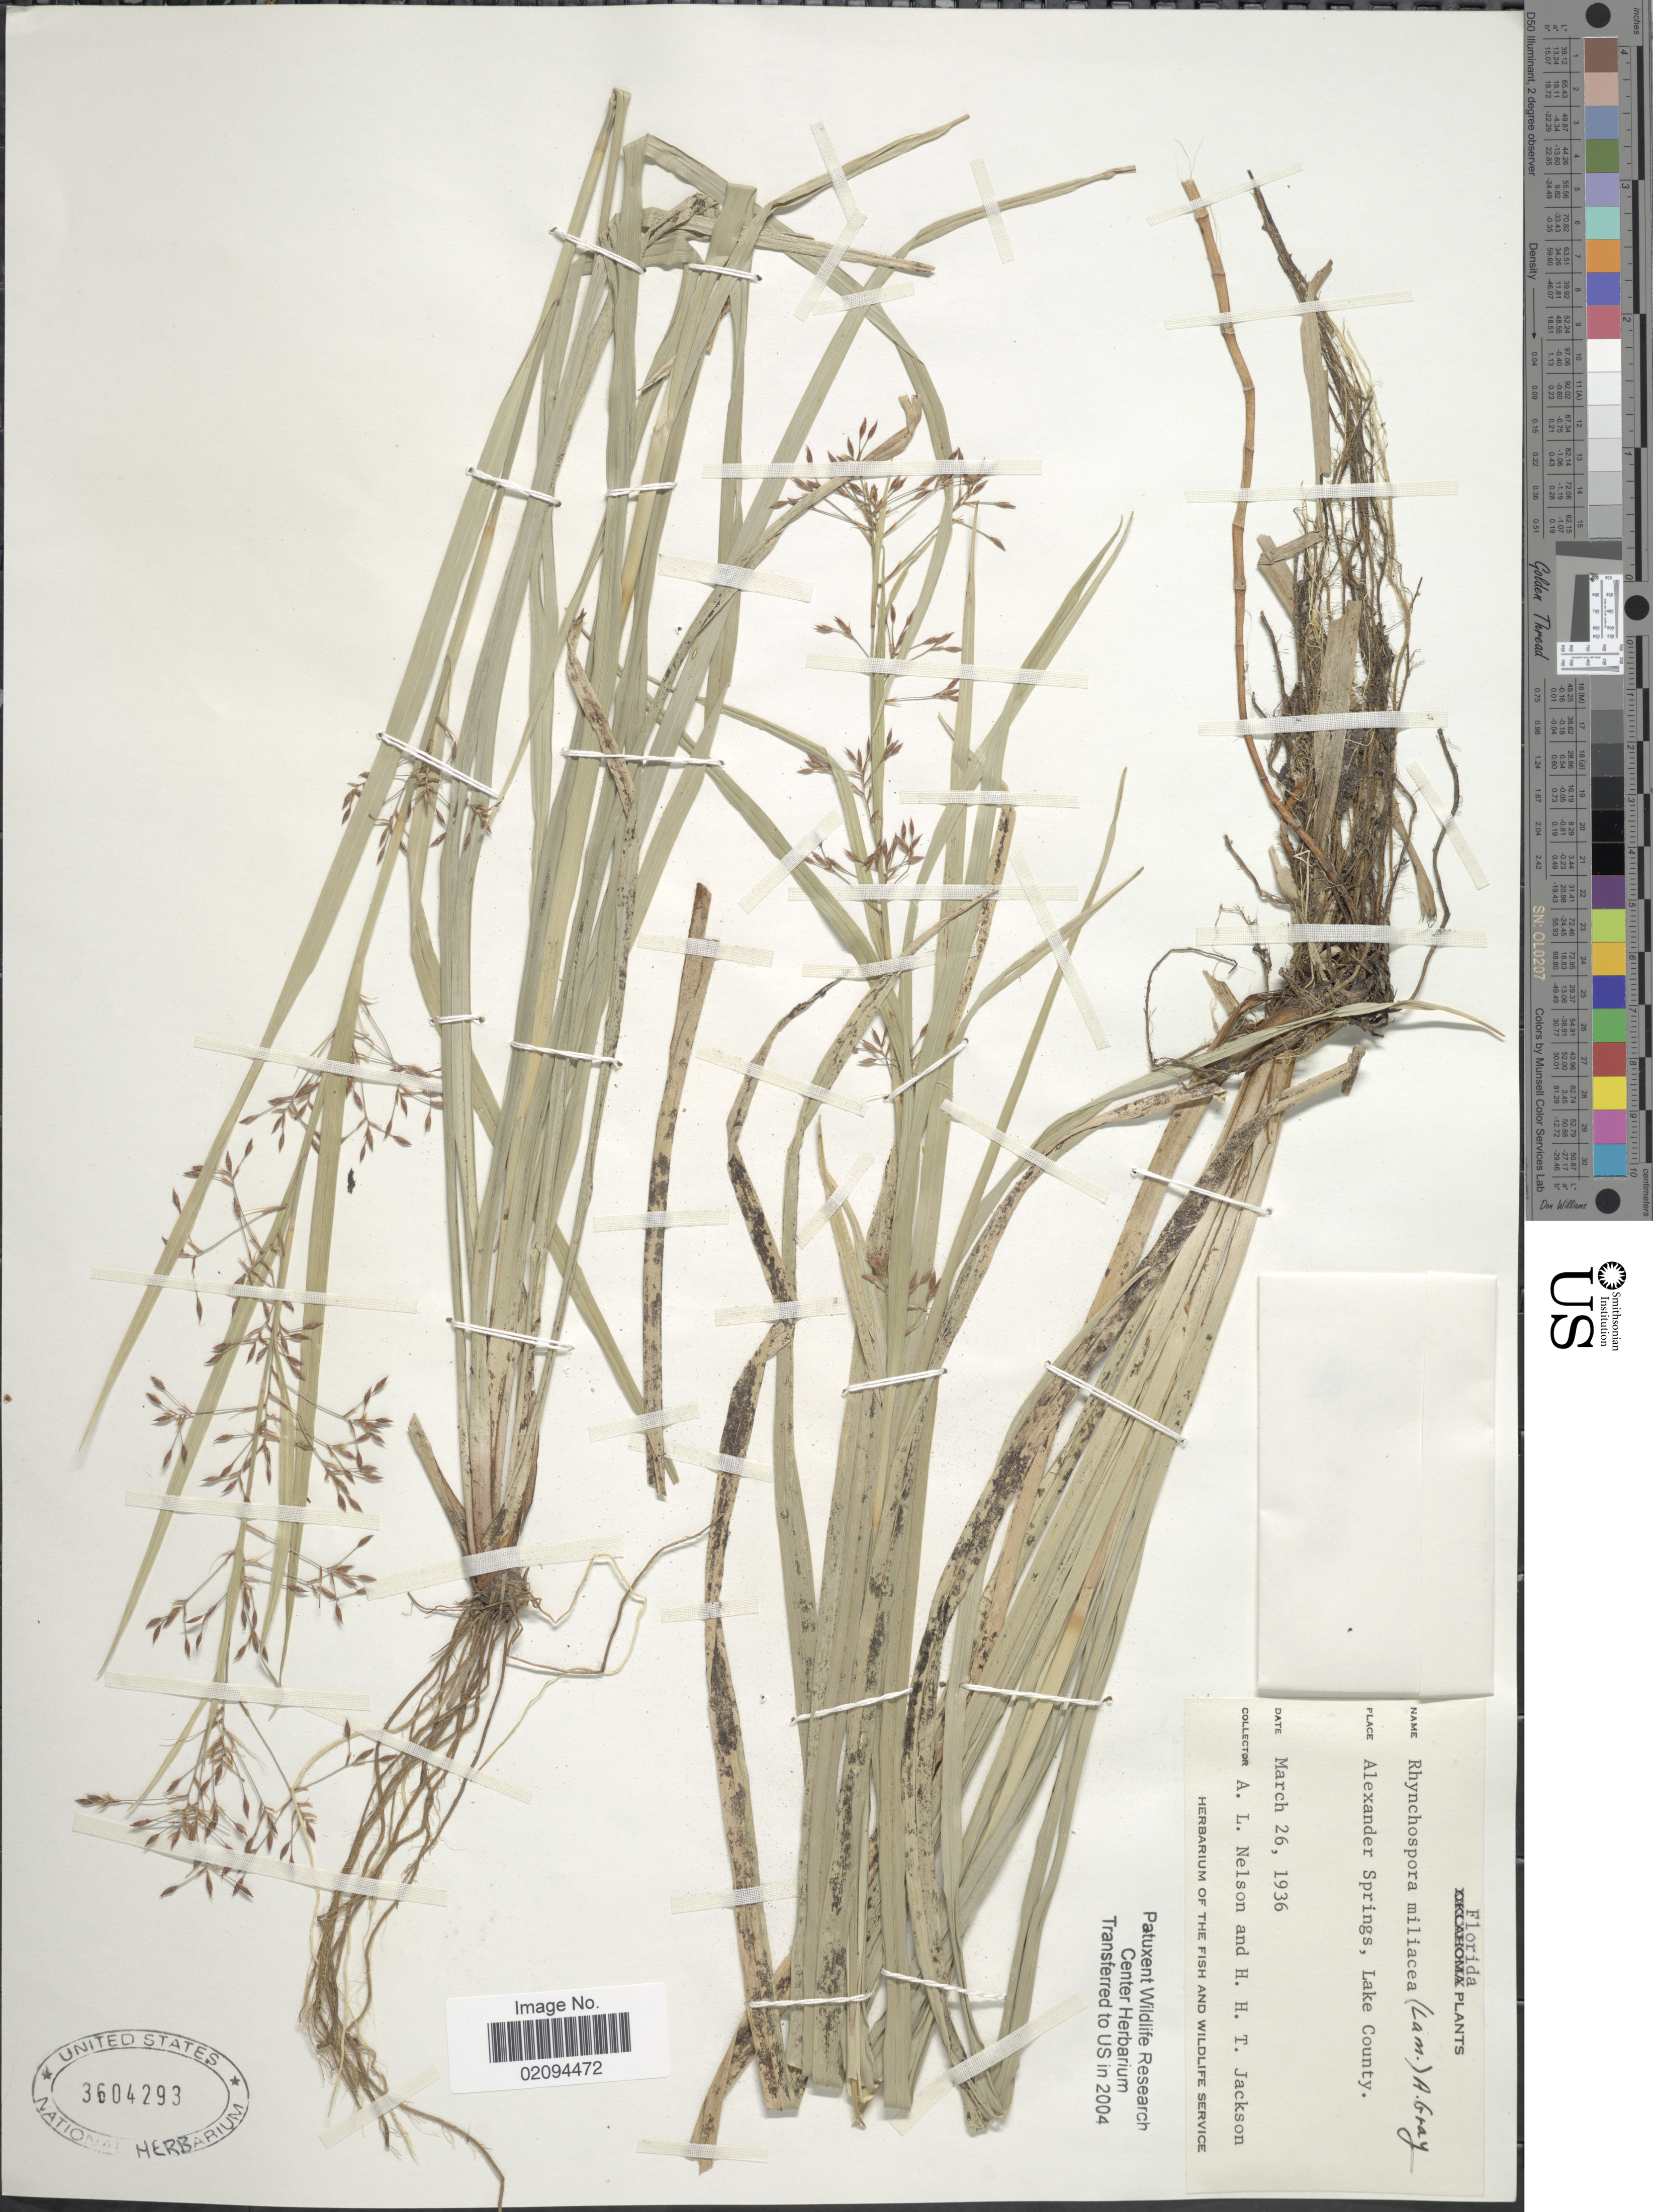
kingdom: Plantae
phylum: Tracheophyta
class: Liliopsida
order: Poales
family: Cyperaceae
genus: Rhynchospora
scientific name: Rhynchospora miliacea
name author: (Lam.) A. Gray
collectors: A. L. Nelson & H. Jackson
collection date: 1936-03-26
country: United States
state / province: Florida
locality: Alexander Springs, Lake County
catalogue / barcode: US 3604293